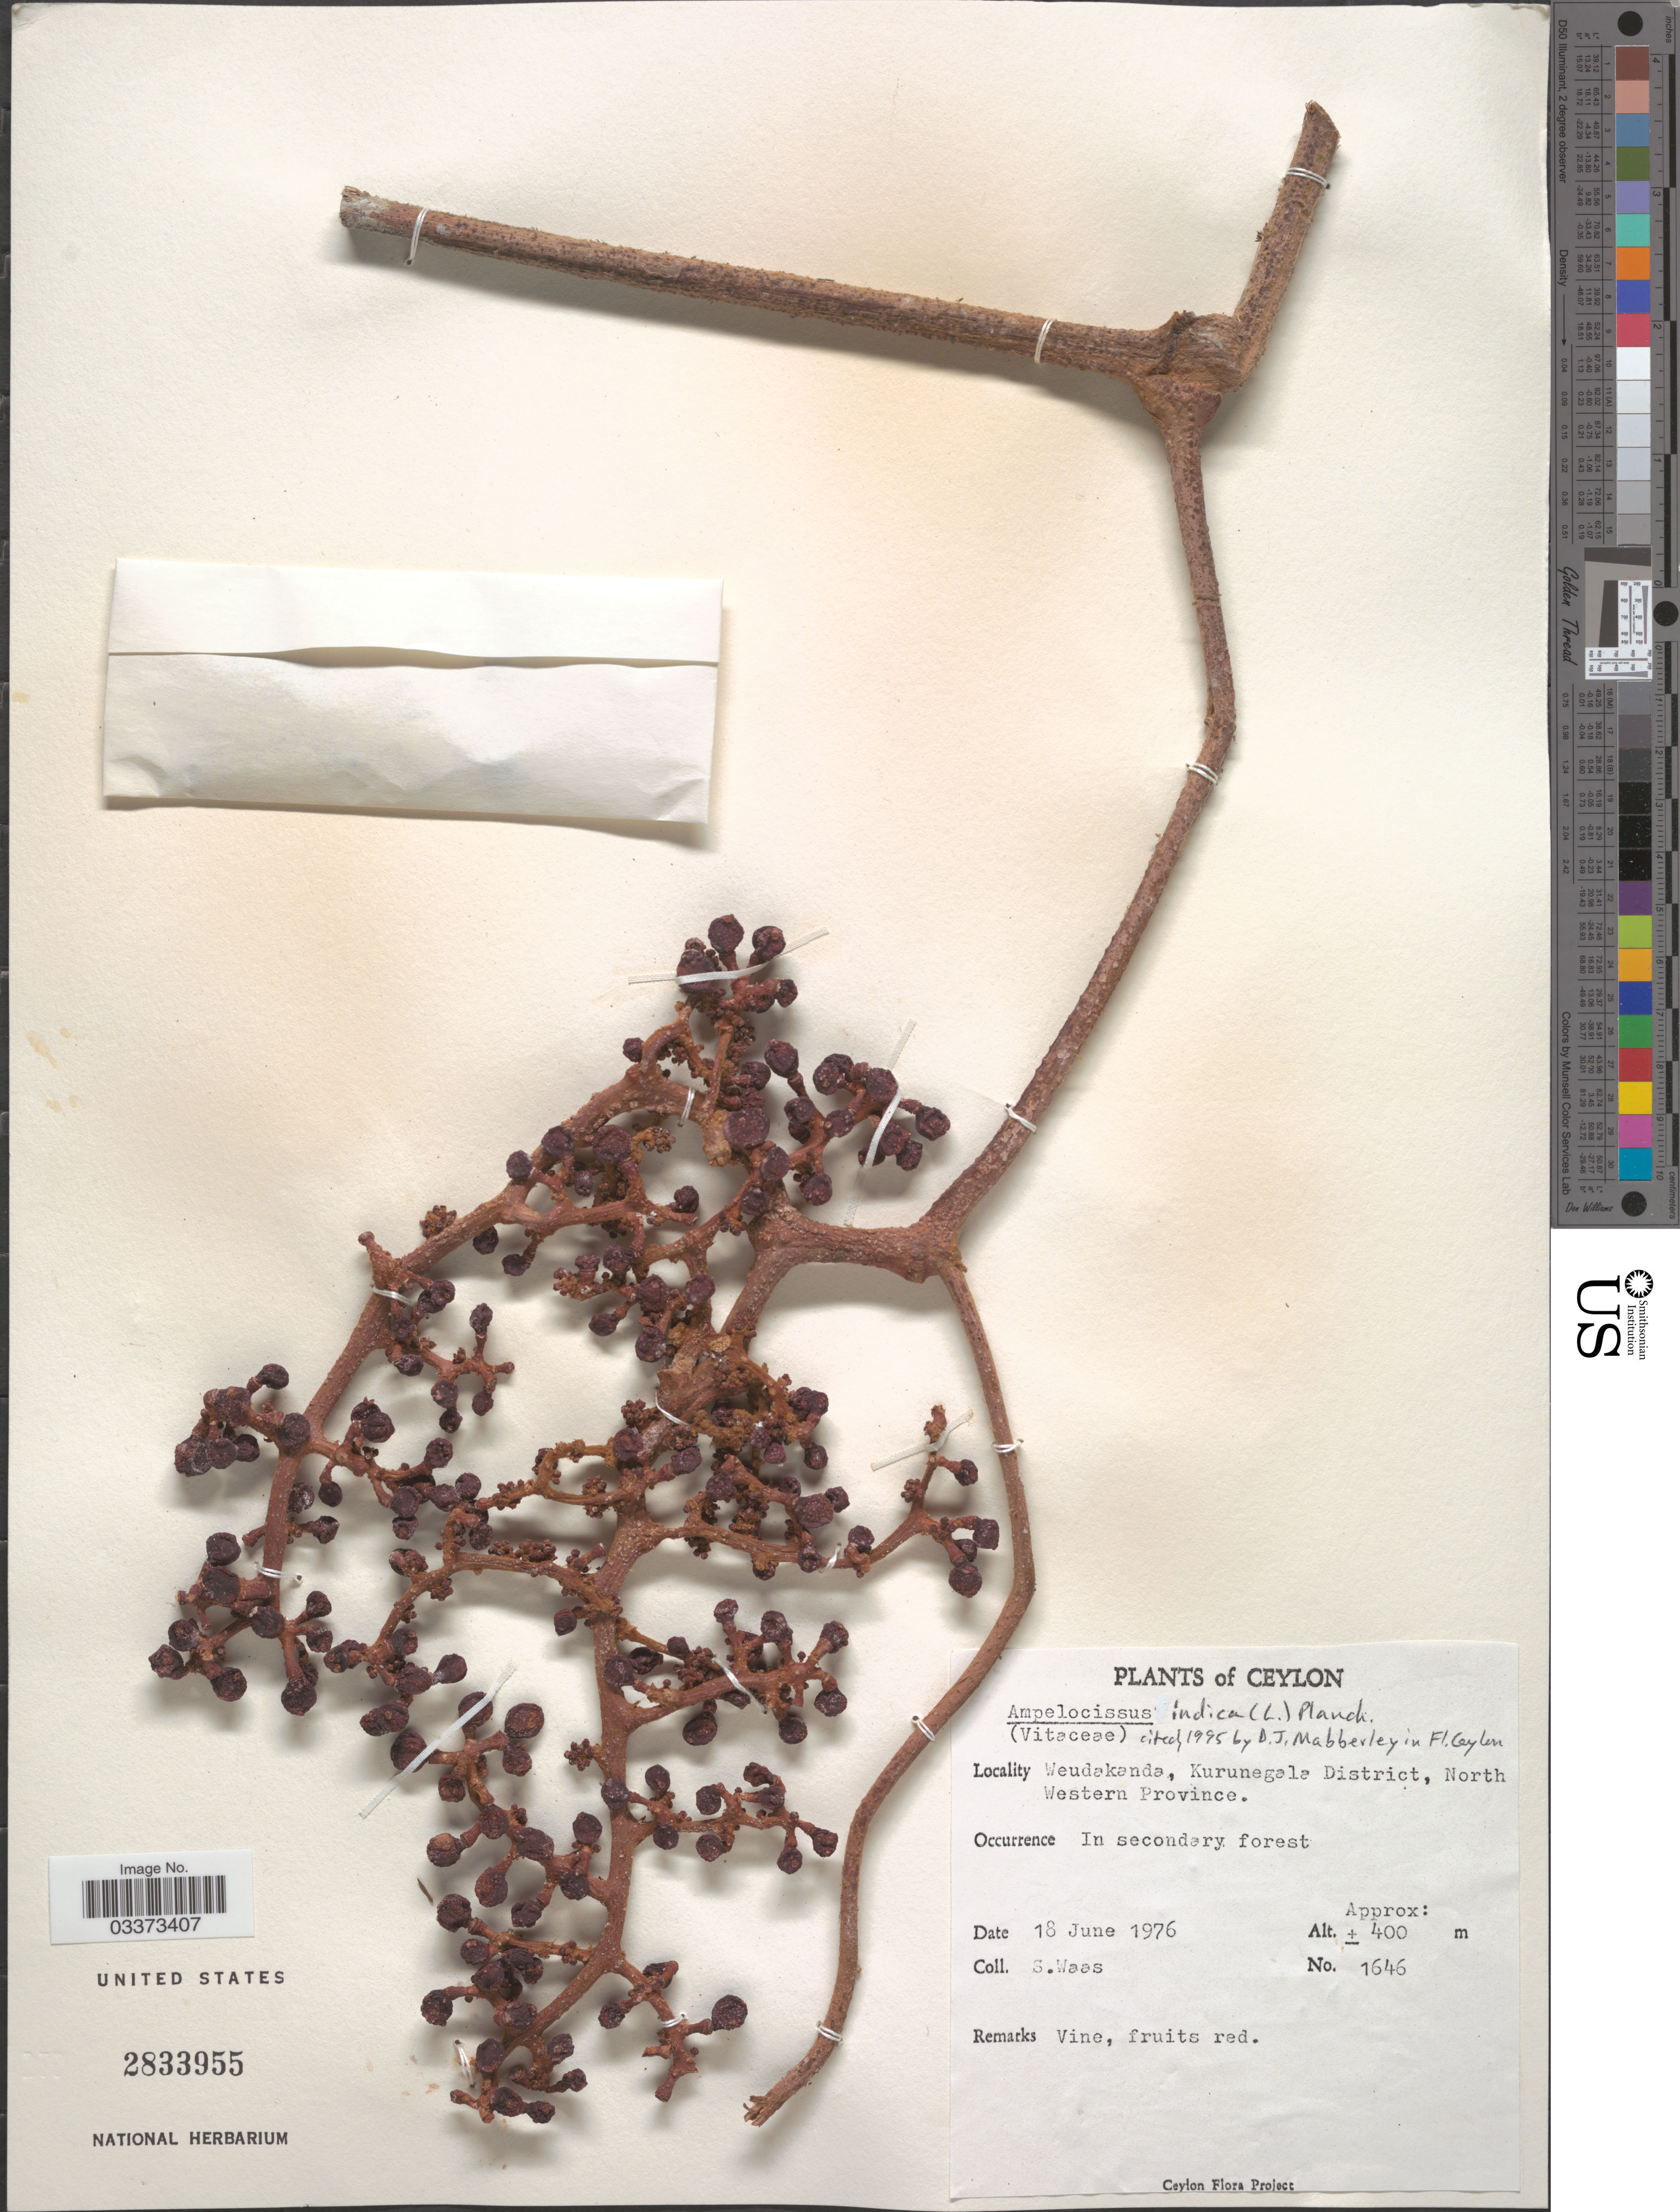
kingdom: Plantae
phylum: Tracheophyta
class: Magnoliopsida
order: Vitales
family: Vitaceae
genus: Ampelocissus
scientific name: Ampelocissus indica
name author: (L.) Planch.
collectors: S. Waas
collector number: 1646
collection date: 1976-06-18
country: Sri Lanka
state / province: North Western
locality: Ceylon. Weudakanda, Kurunegala District.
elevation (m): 400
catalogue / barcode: US 2833955